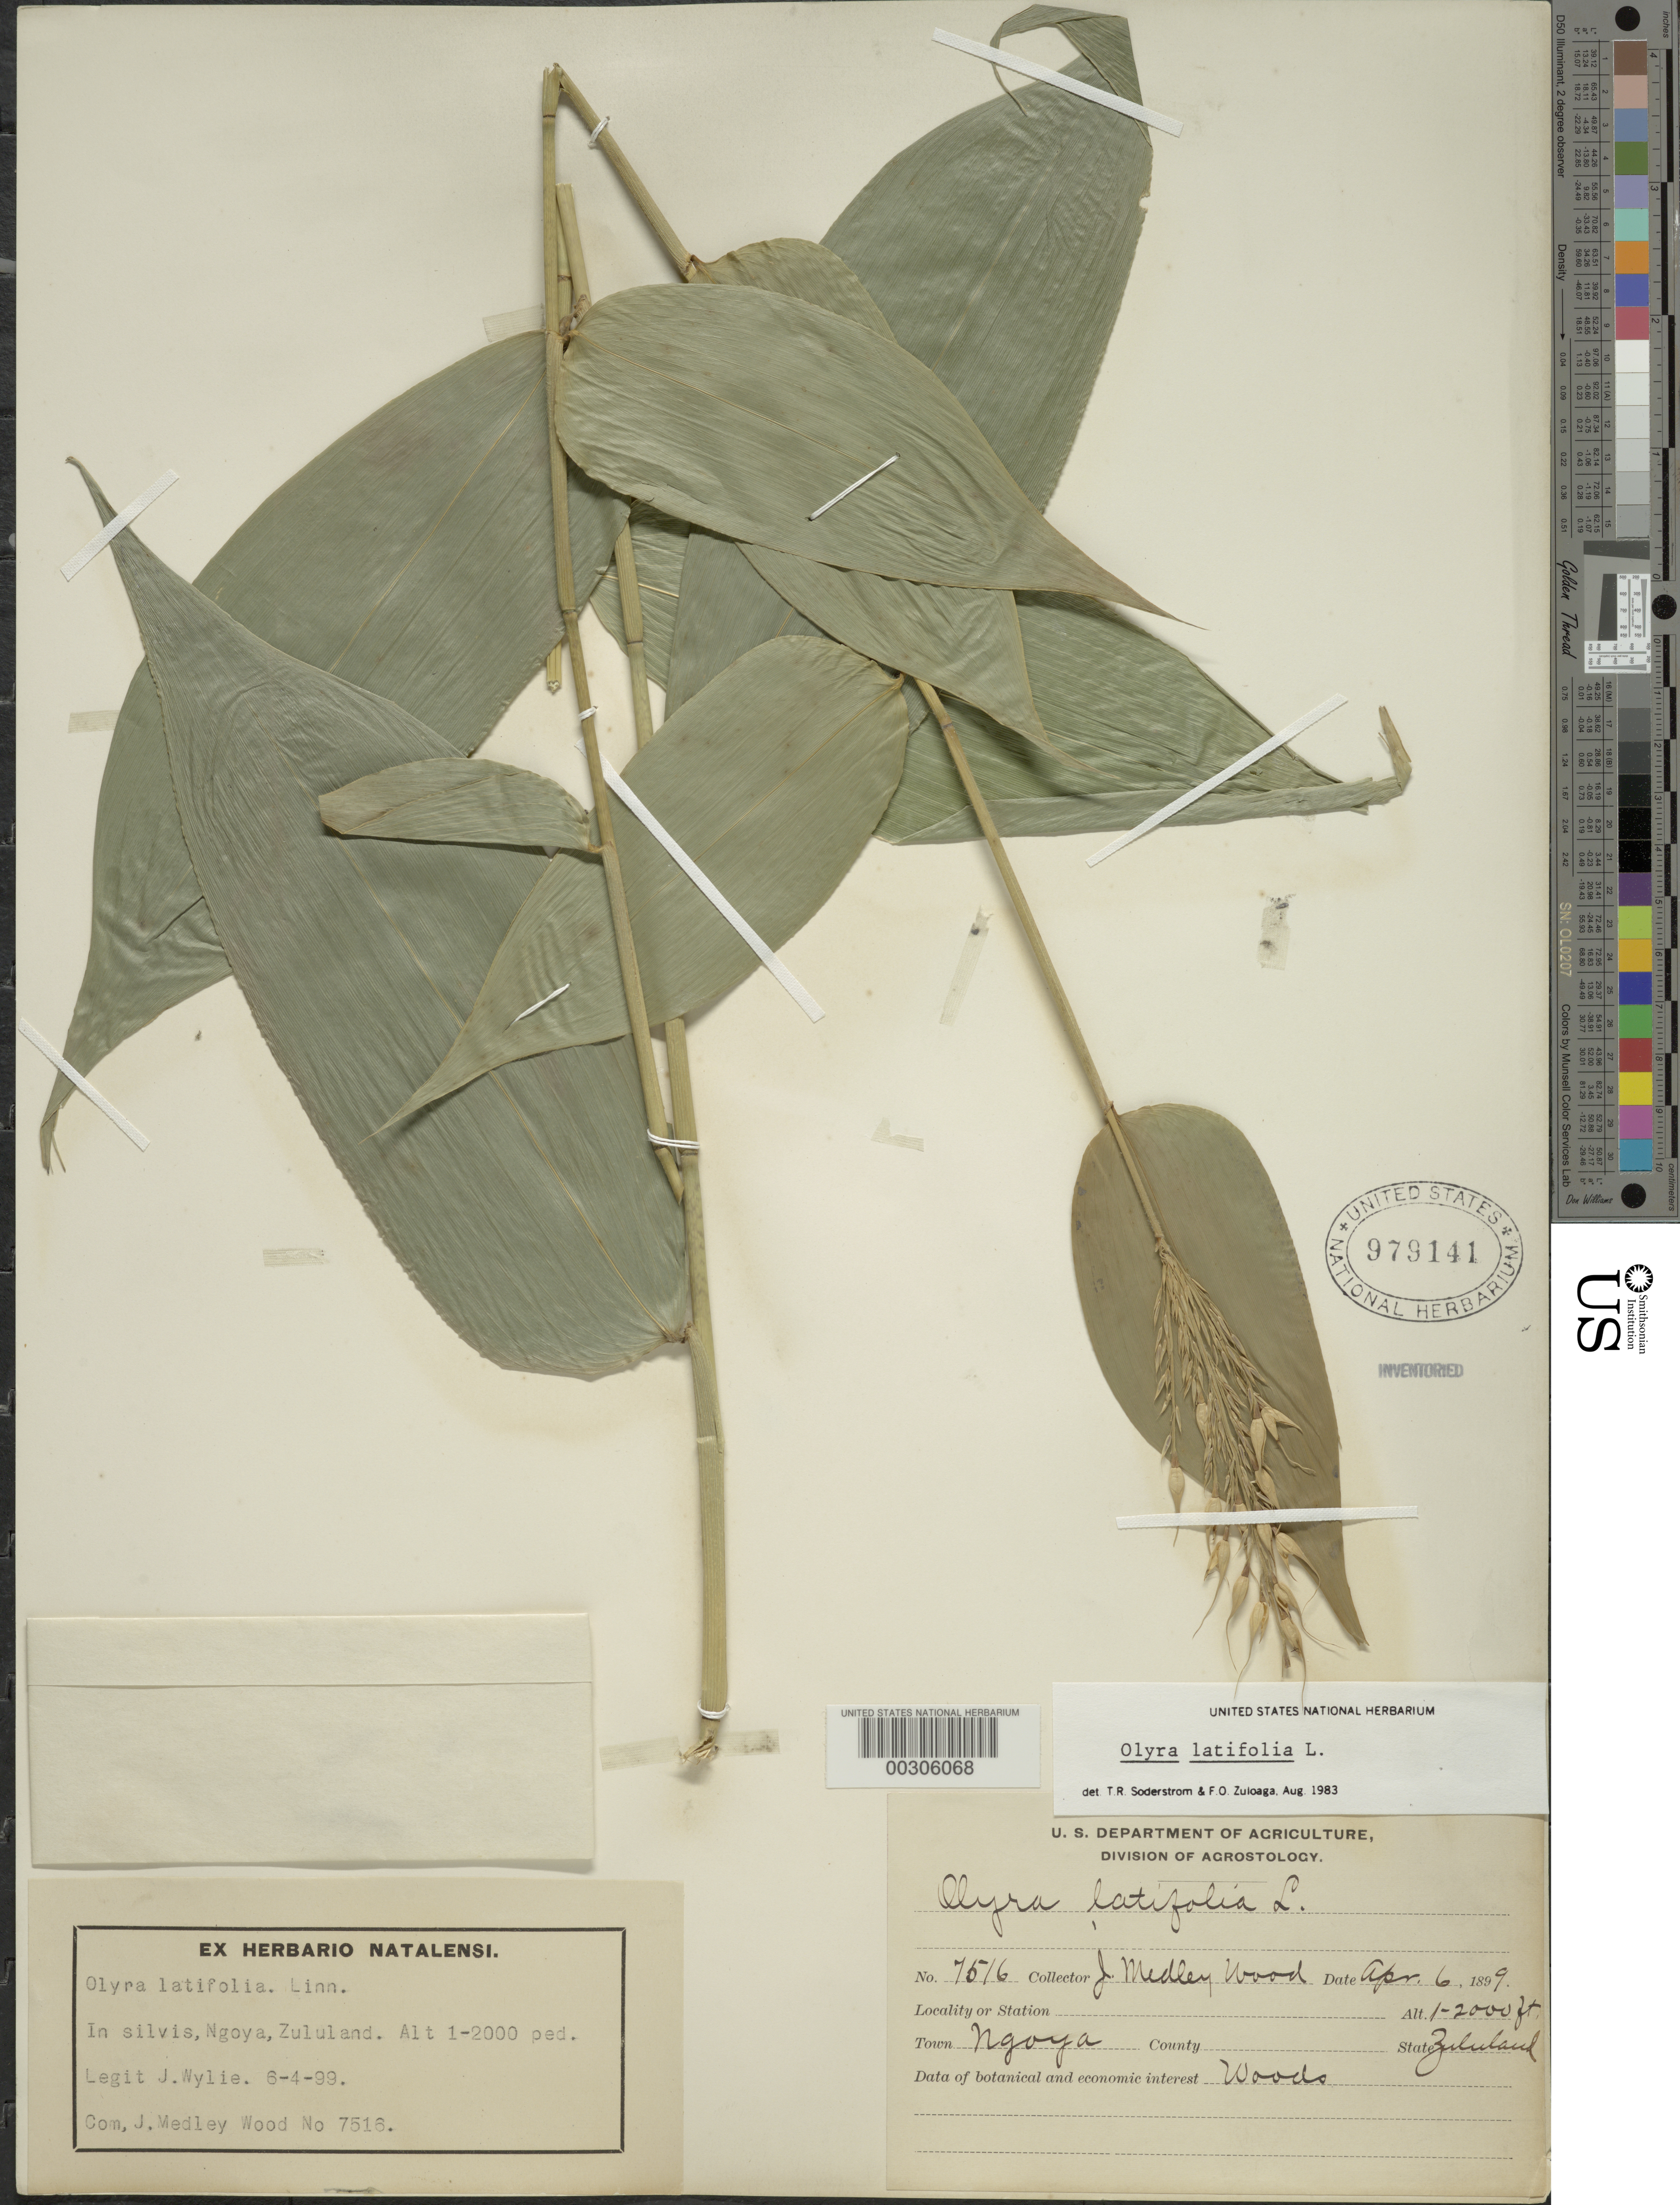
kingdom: Plantae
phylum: Tracheophyta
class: Liliopsida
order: Poales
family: Poaceae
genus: Olyra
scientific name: Olyra latifolia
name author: L.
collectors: J. M. Wood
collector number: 7516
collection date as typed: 06 Apr 1899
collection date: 1899-04-06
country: South Africa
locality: Ngoya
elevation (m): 305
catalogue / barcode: US 979141